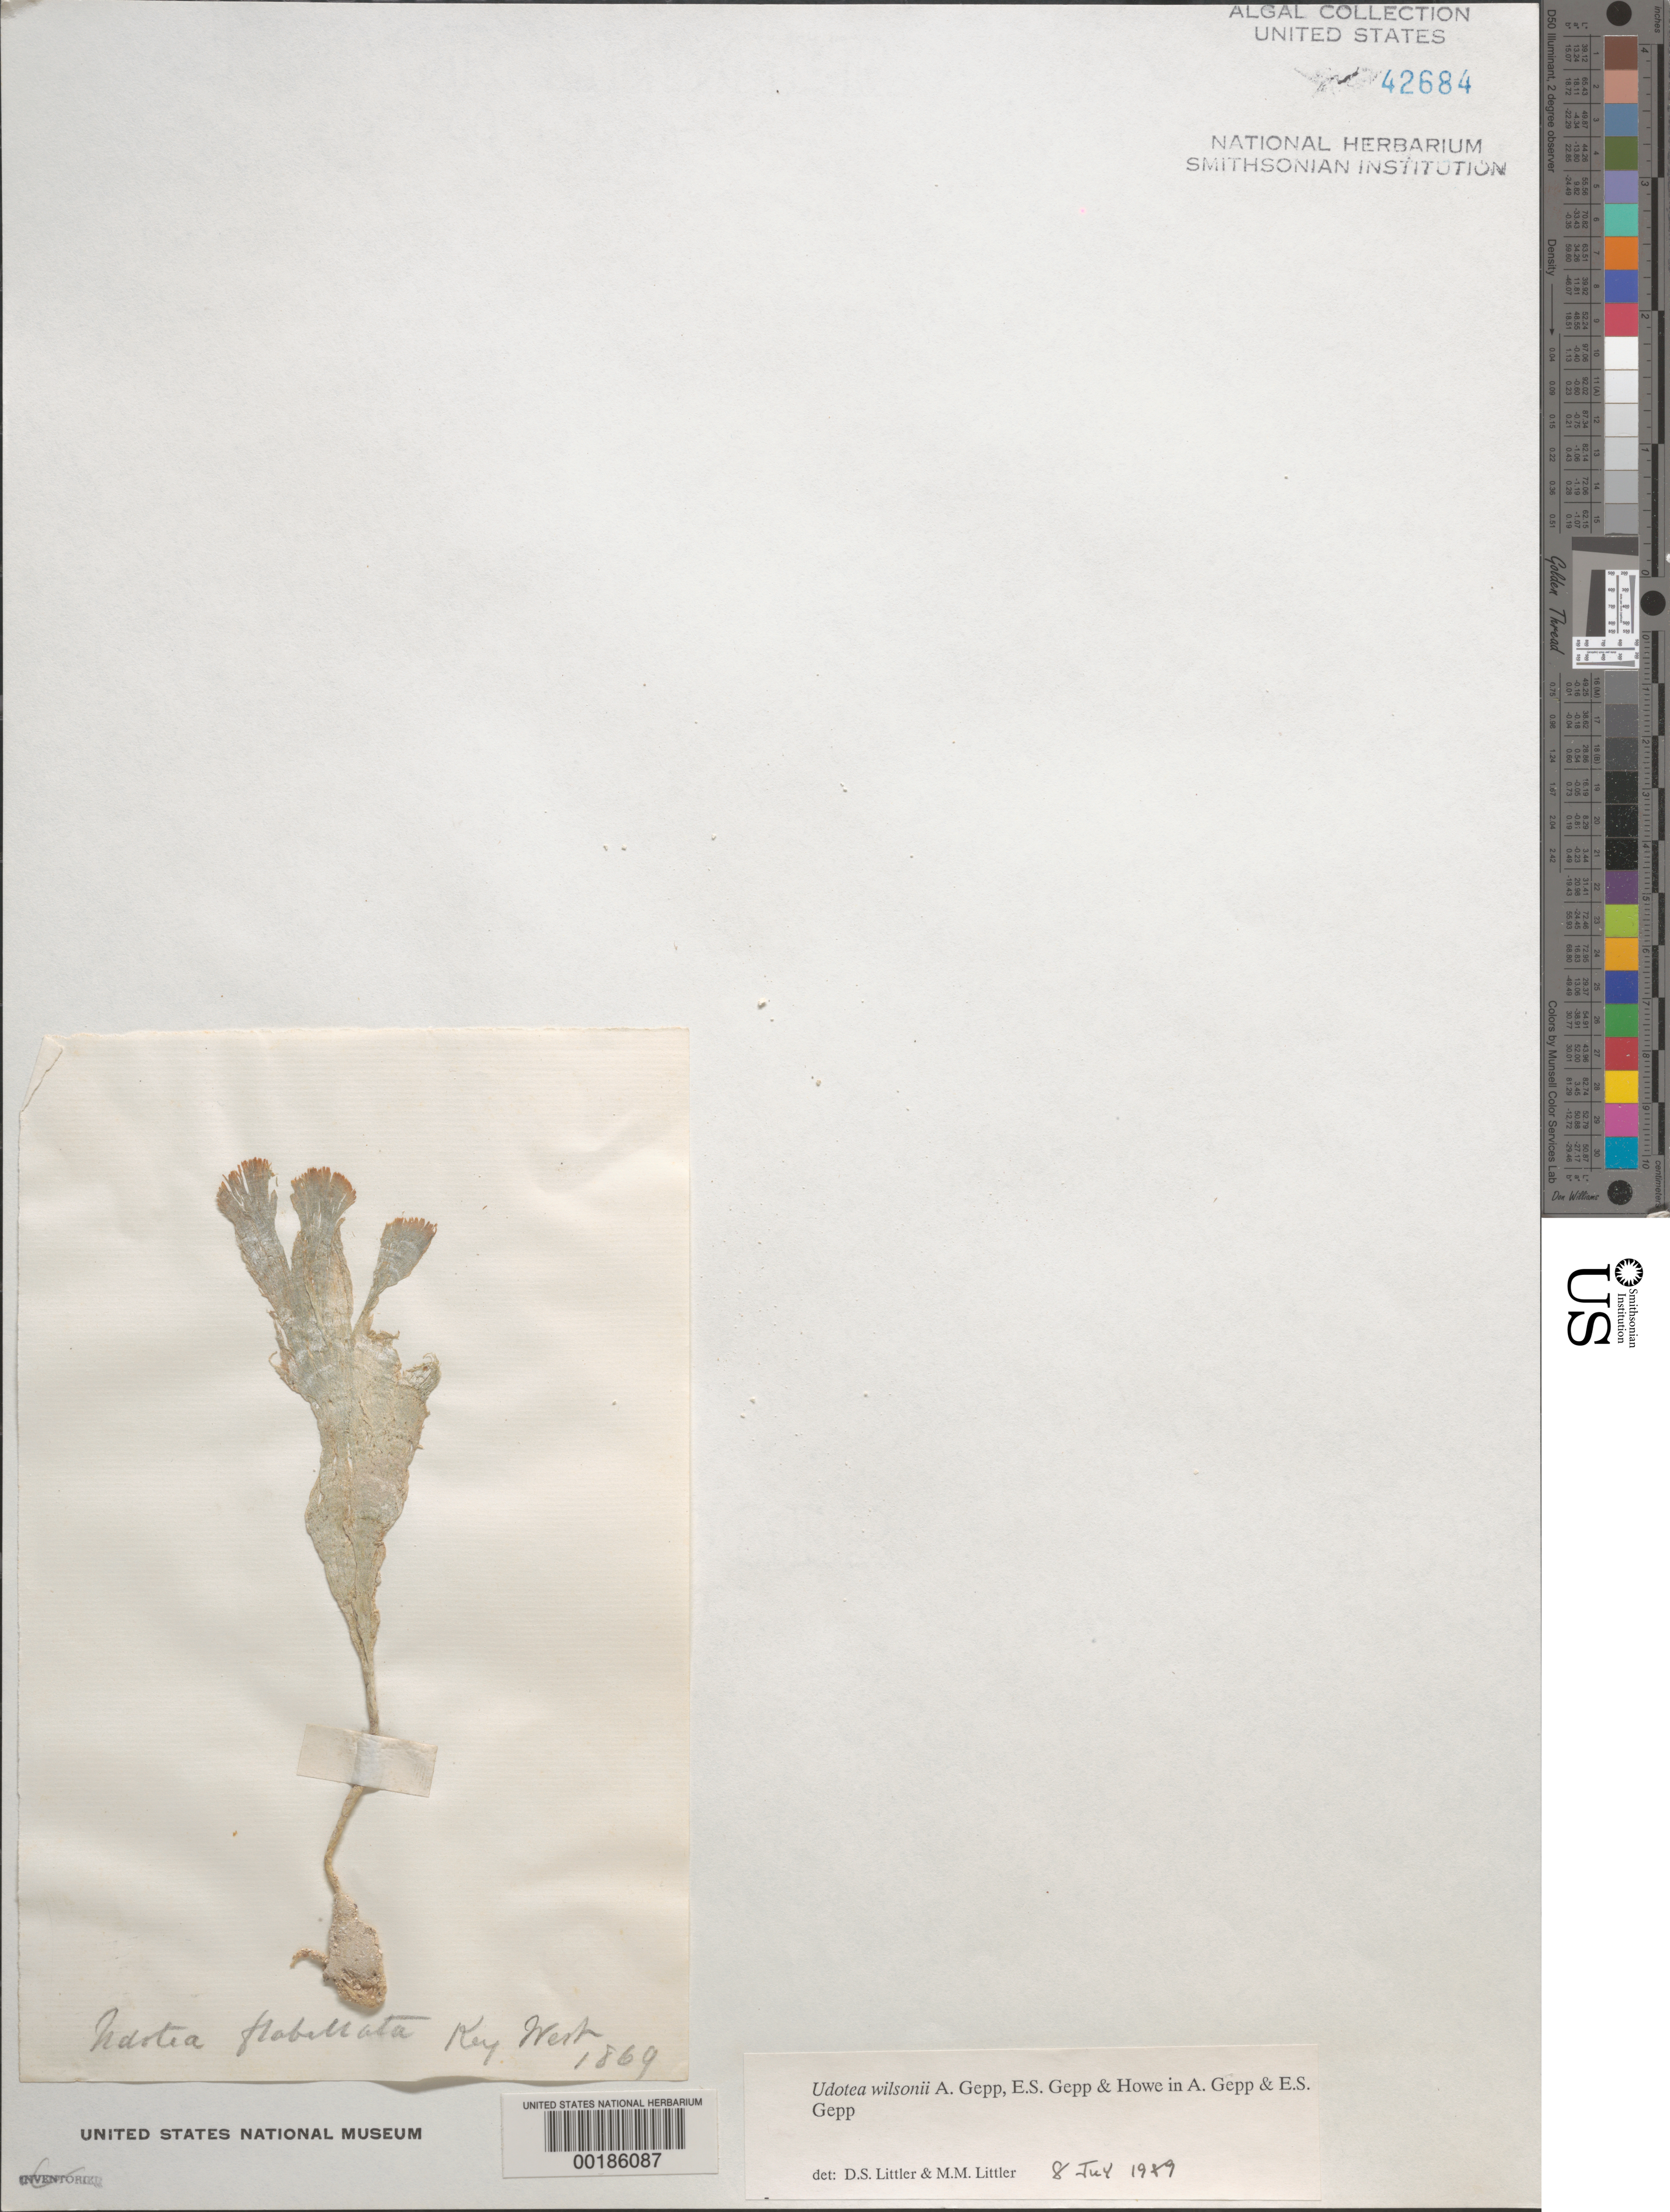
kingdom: Plantae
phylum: Chlorophyta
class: Ulvophyceae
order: Bryopsidales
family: Udoteaceae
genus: Udotea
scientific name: Udotea wilsonii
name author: A. Gepp et al. in A. Gepp & E. Gepp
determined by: Littler, D. S.; Littler, M. M.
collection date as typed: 1869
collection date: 1869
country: United States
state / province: Florida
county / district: Monroe County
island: Key West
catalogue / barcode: US 42684